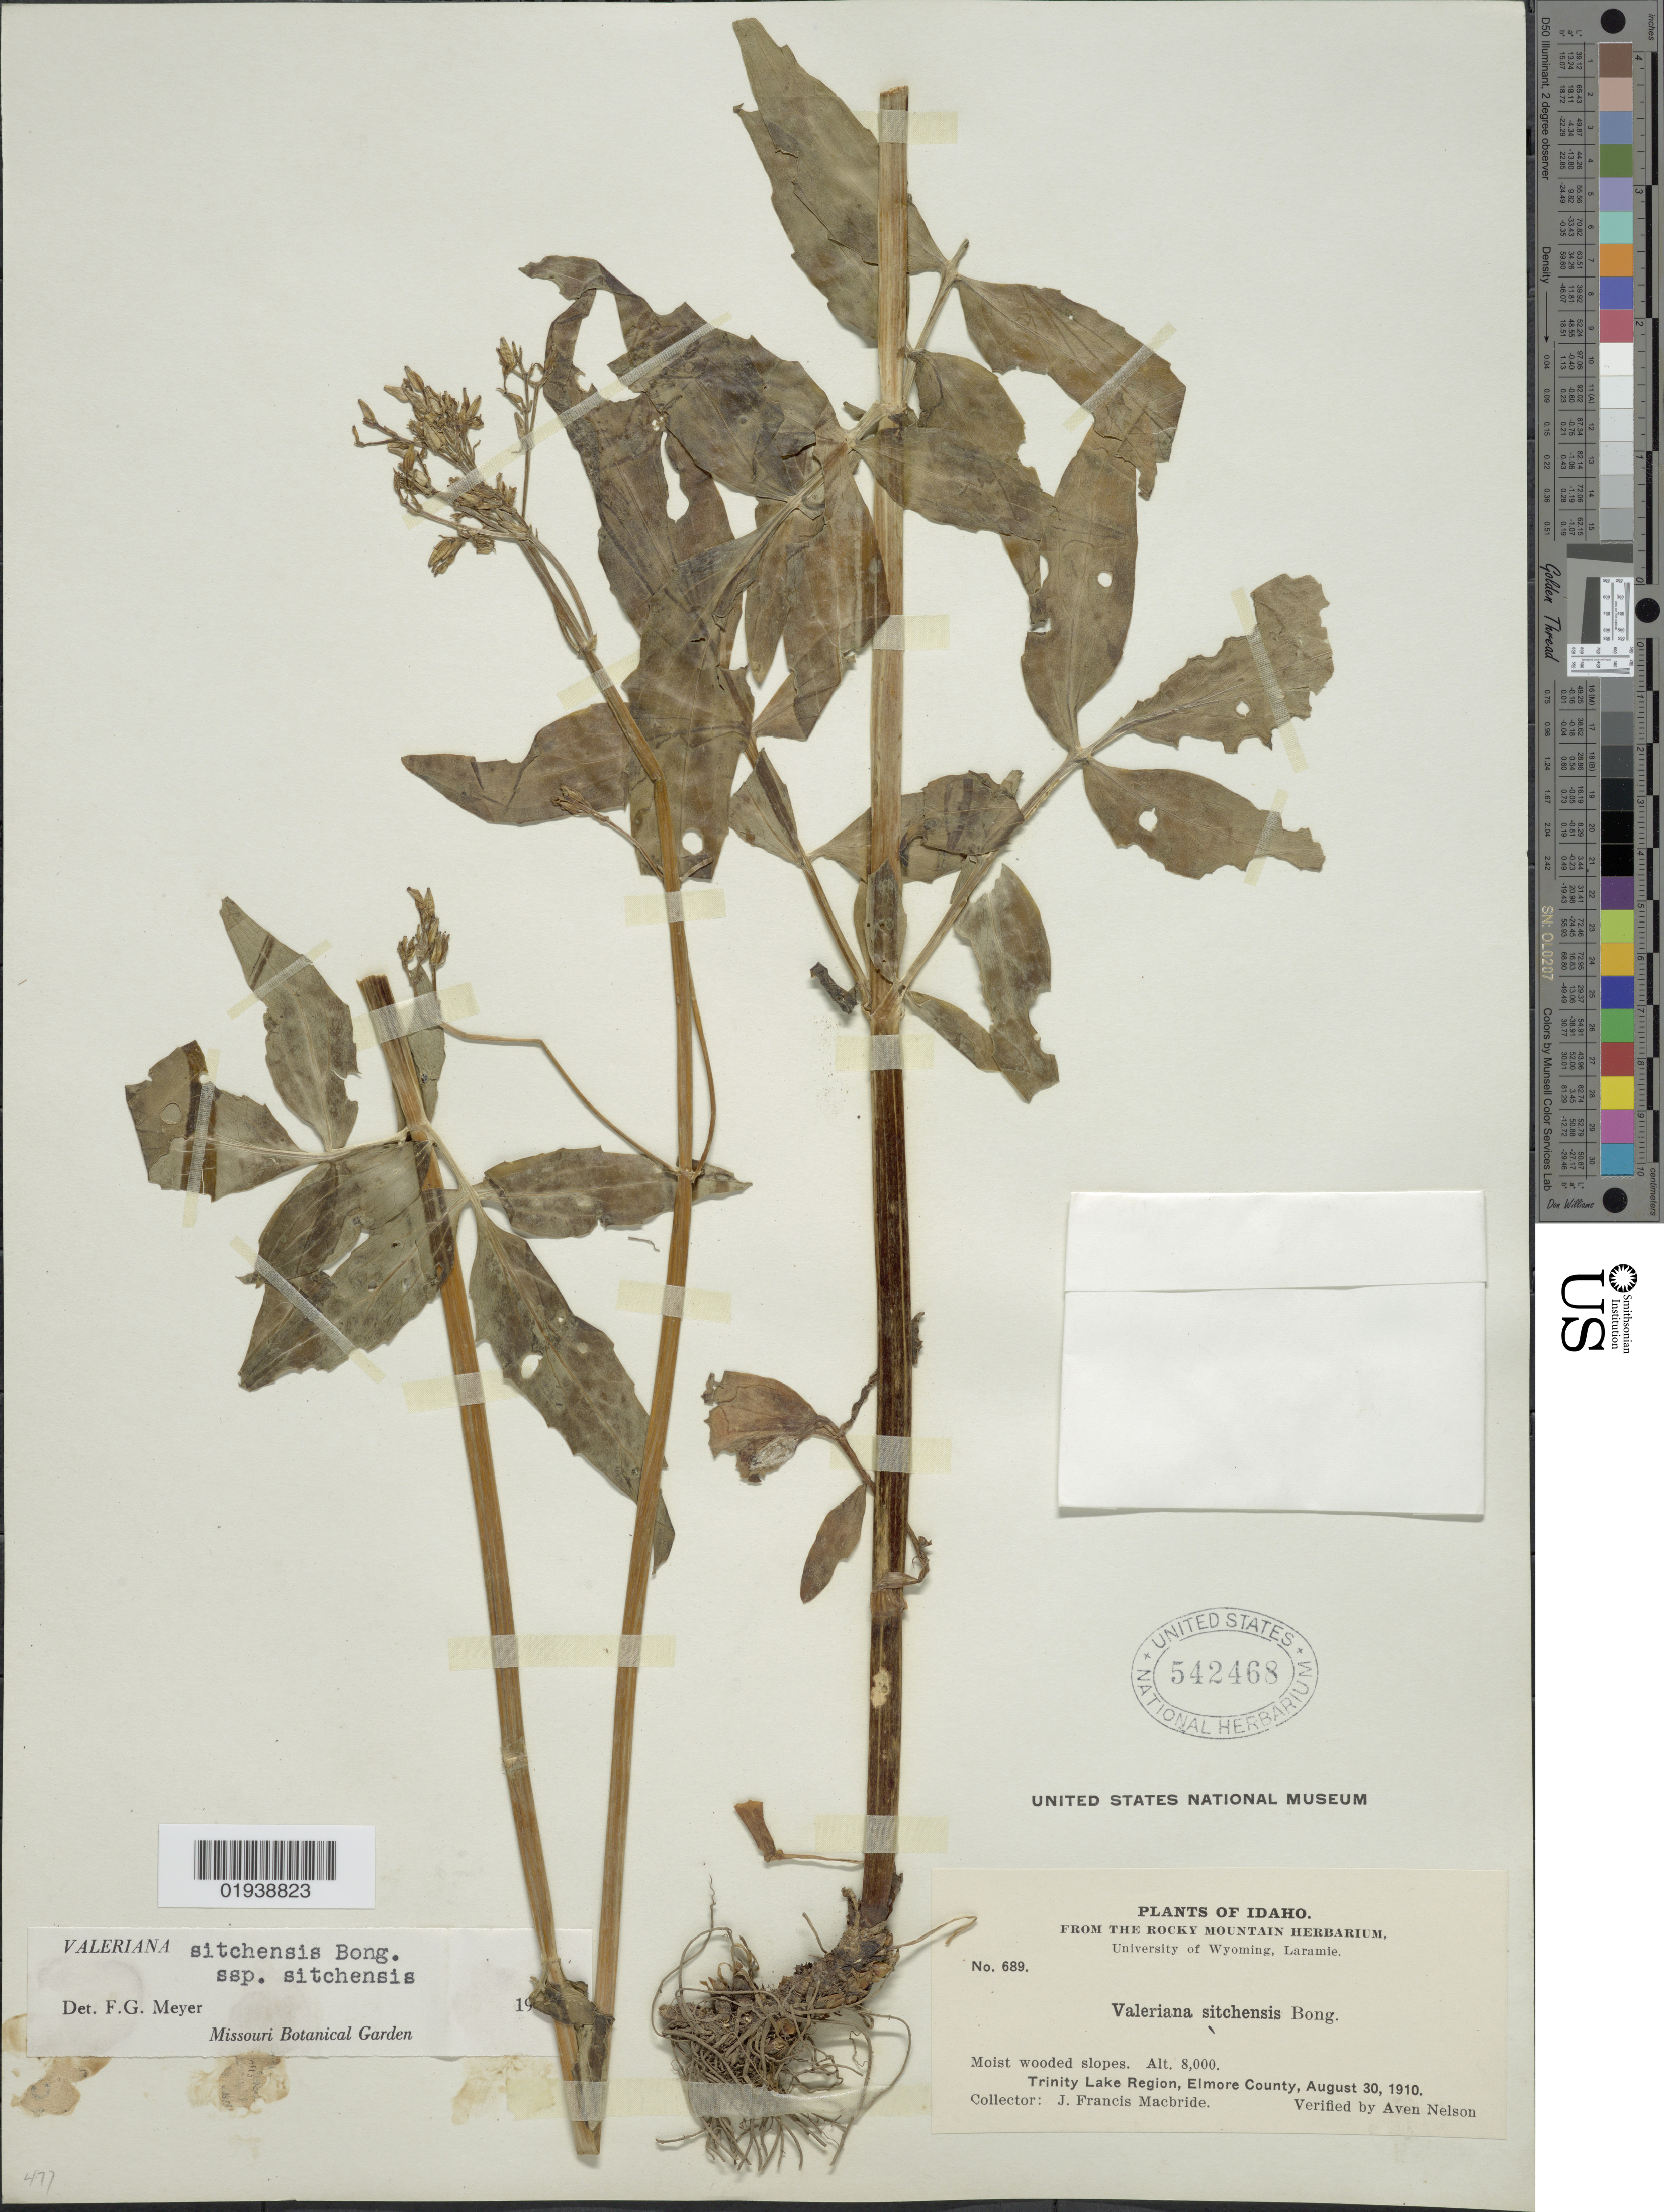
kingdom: Plantae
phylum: Tracheophyta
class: Magnoliopsida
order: Dipsacales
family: Caprifoliaceae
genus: Valeriana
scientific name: Valeriana sitchensis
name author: Bong.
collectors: J. F. Macbride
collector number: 689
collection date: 1910-08-30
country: United States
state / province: Idaho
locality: Trinity Lake Region, Elmore County.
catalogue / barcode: US 542468